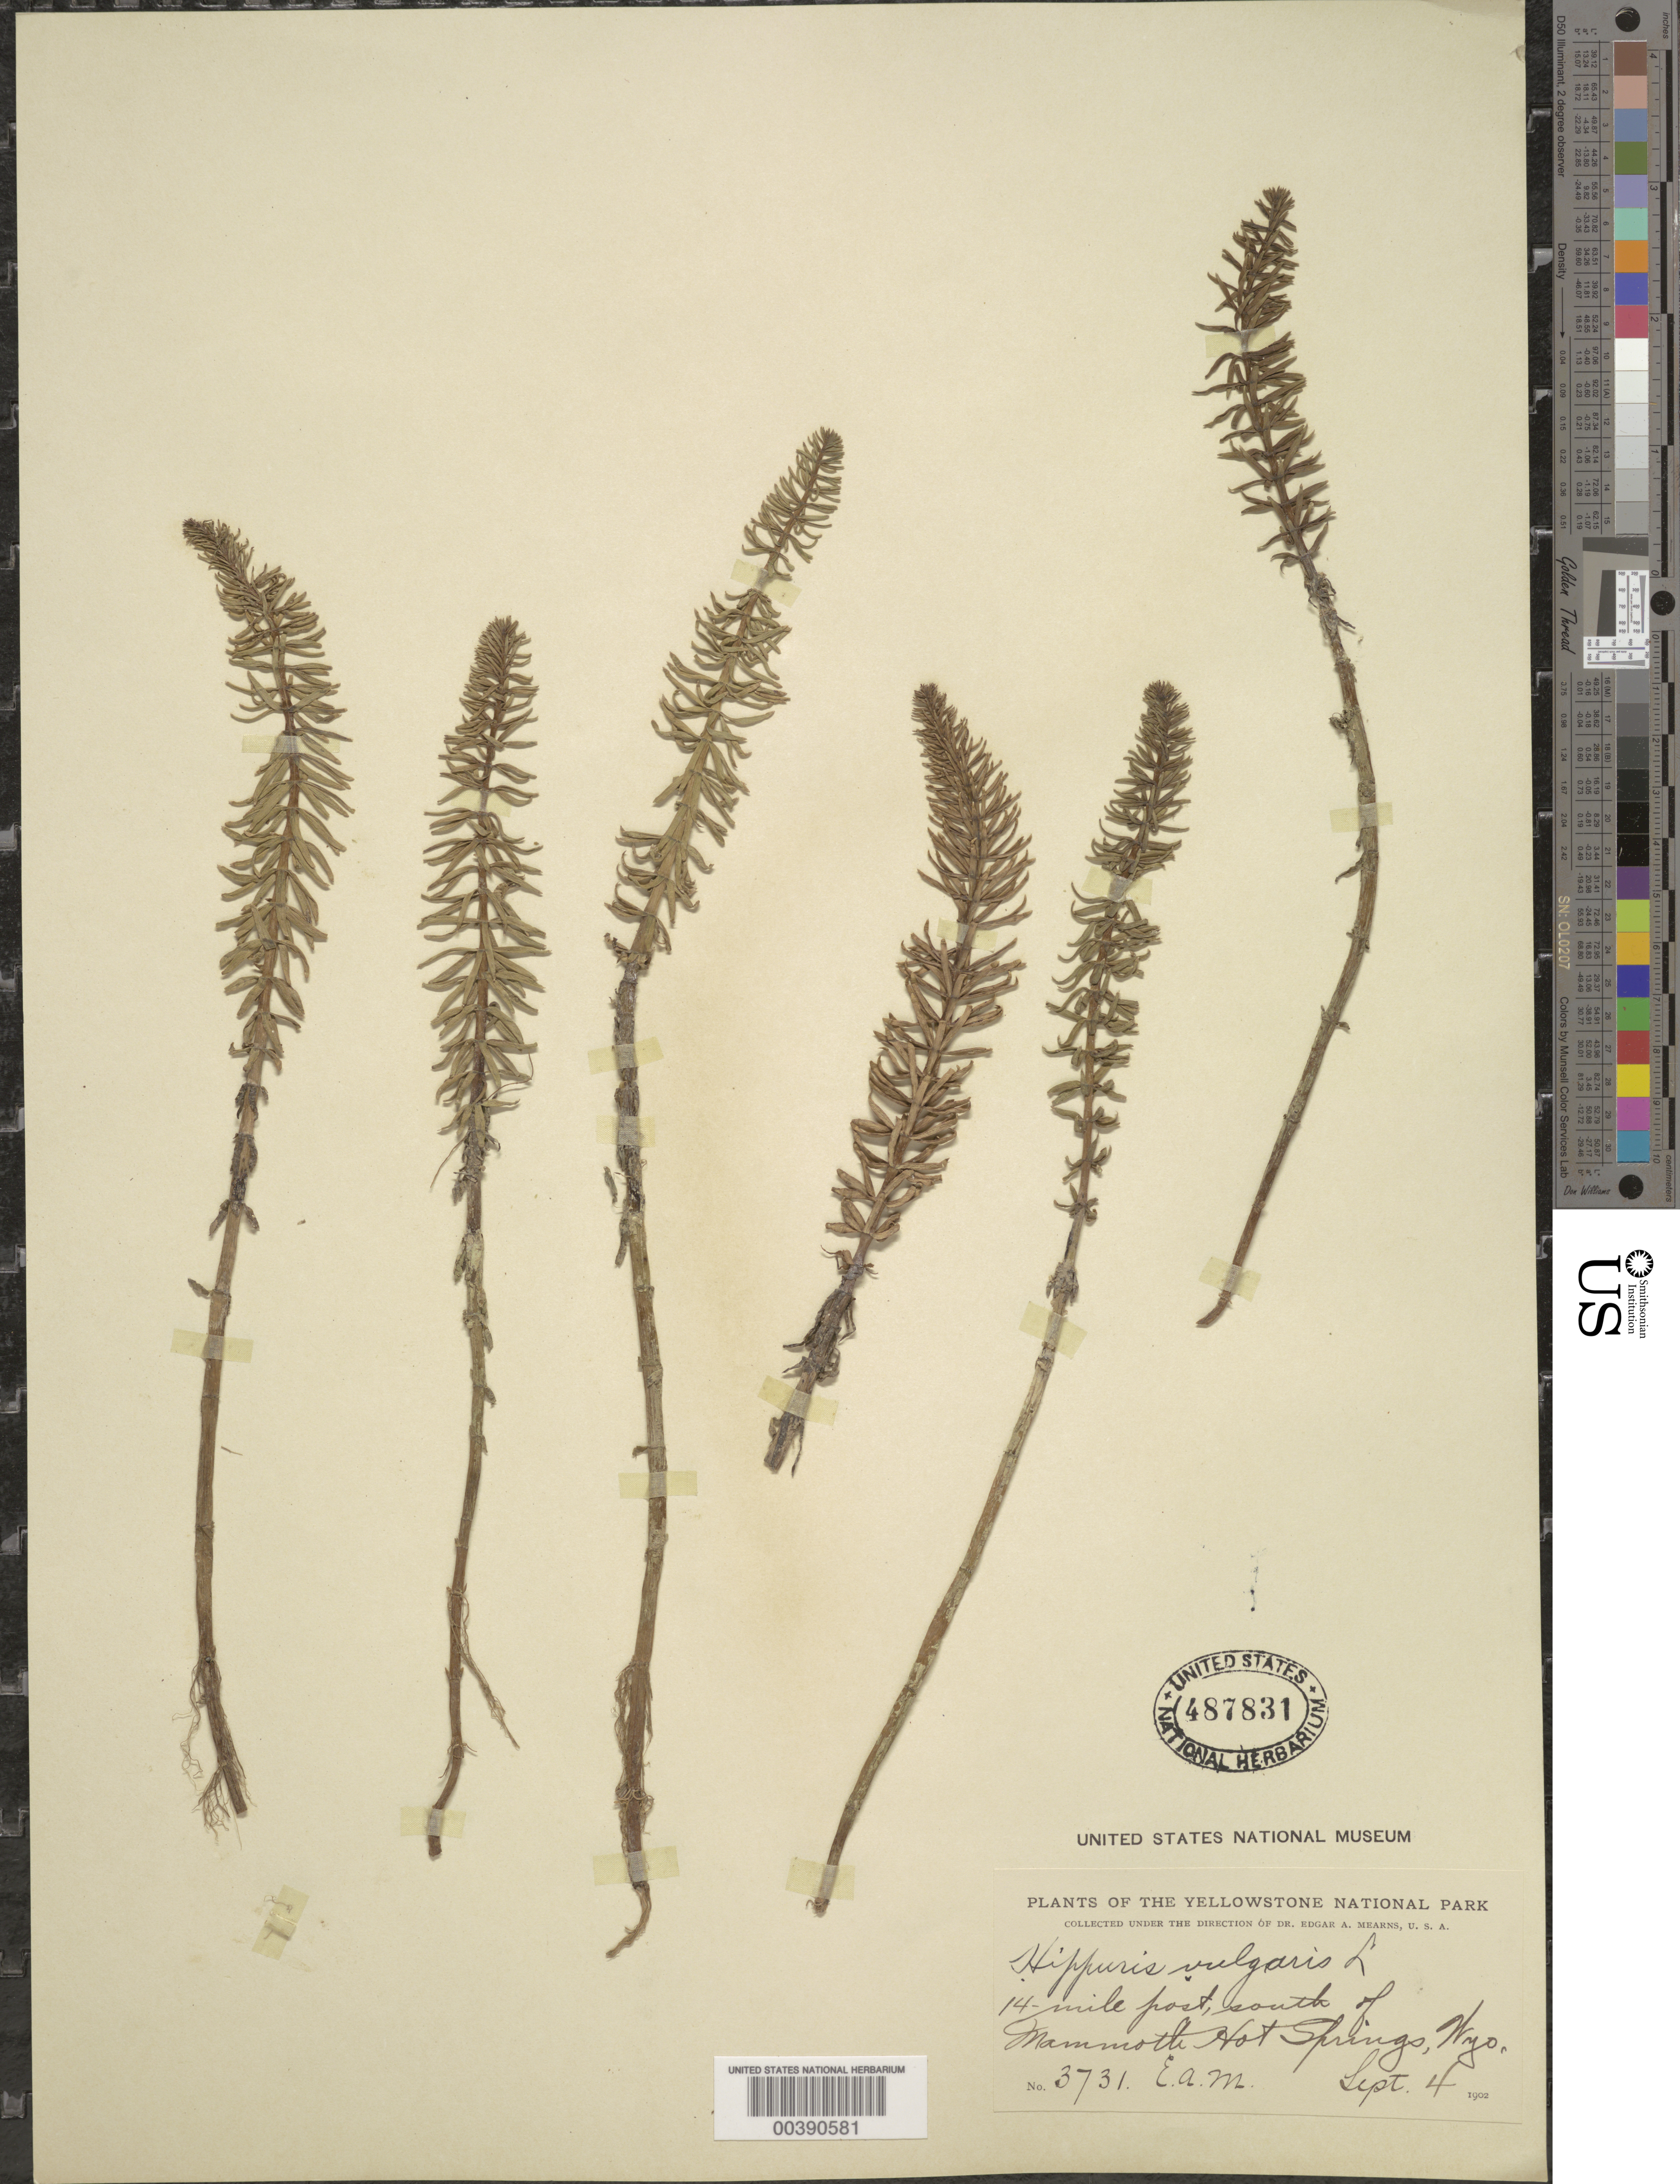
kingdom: Plantae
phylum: Tracheophyta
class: Magnoliopsida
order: Lamiales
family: Plantaginaceae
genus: Hippuris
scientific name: Hippuris vulgaris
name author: L.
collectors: E. A. Mearns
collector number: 3731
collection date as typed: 04 Sep 1902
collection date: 1902-09-04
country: United States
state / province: Wyoming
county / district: Park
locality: Yellowstone park, mammouth hot springs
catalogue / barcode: US 487831